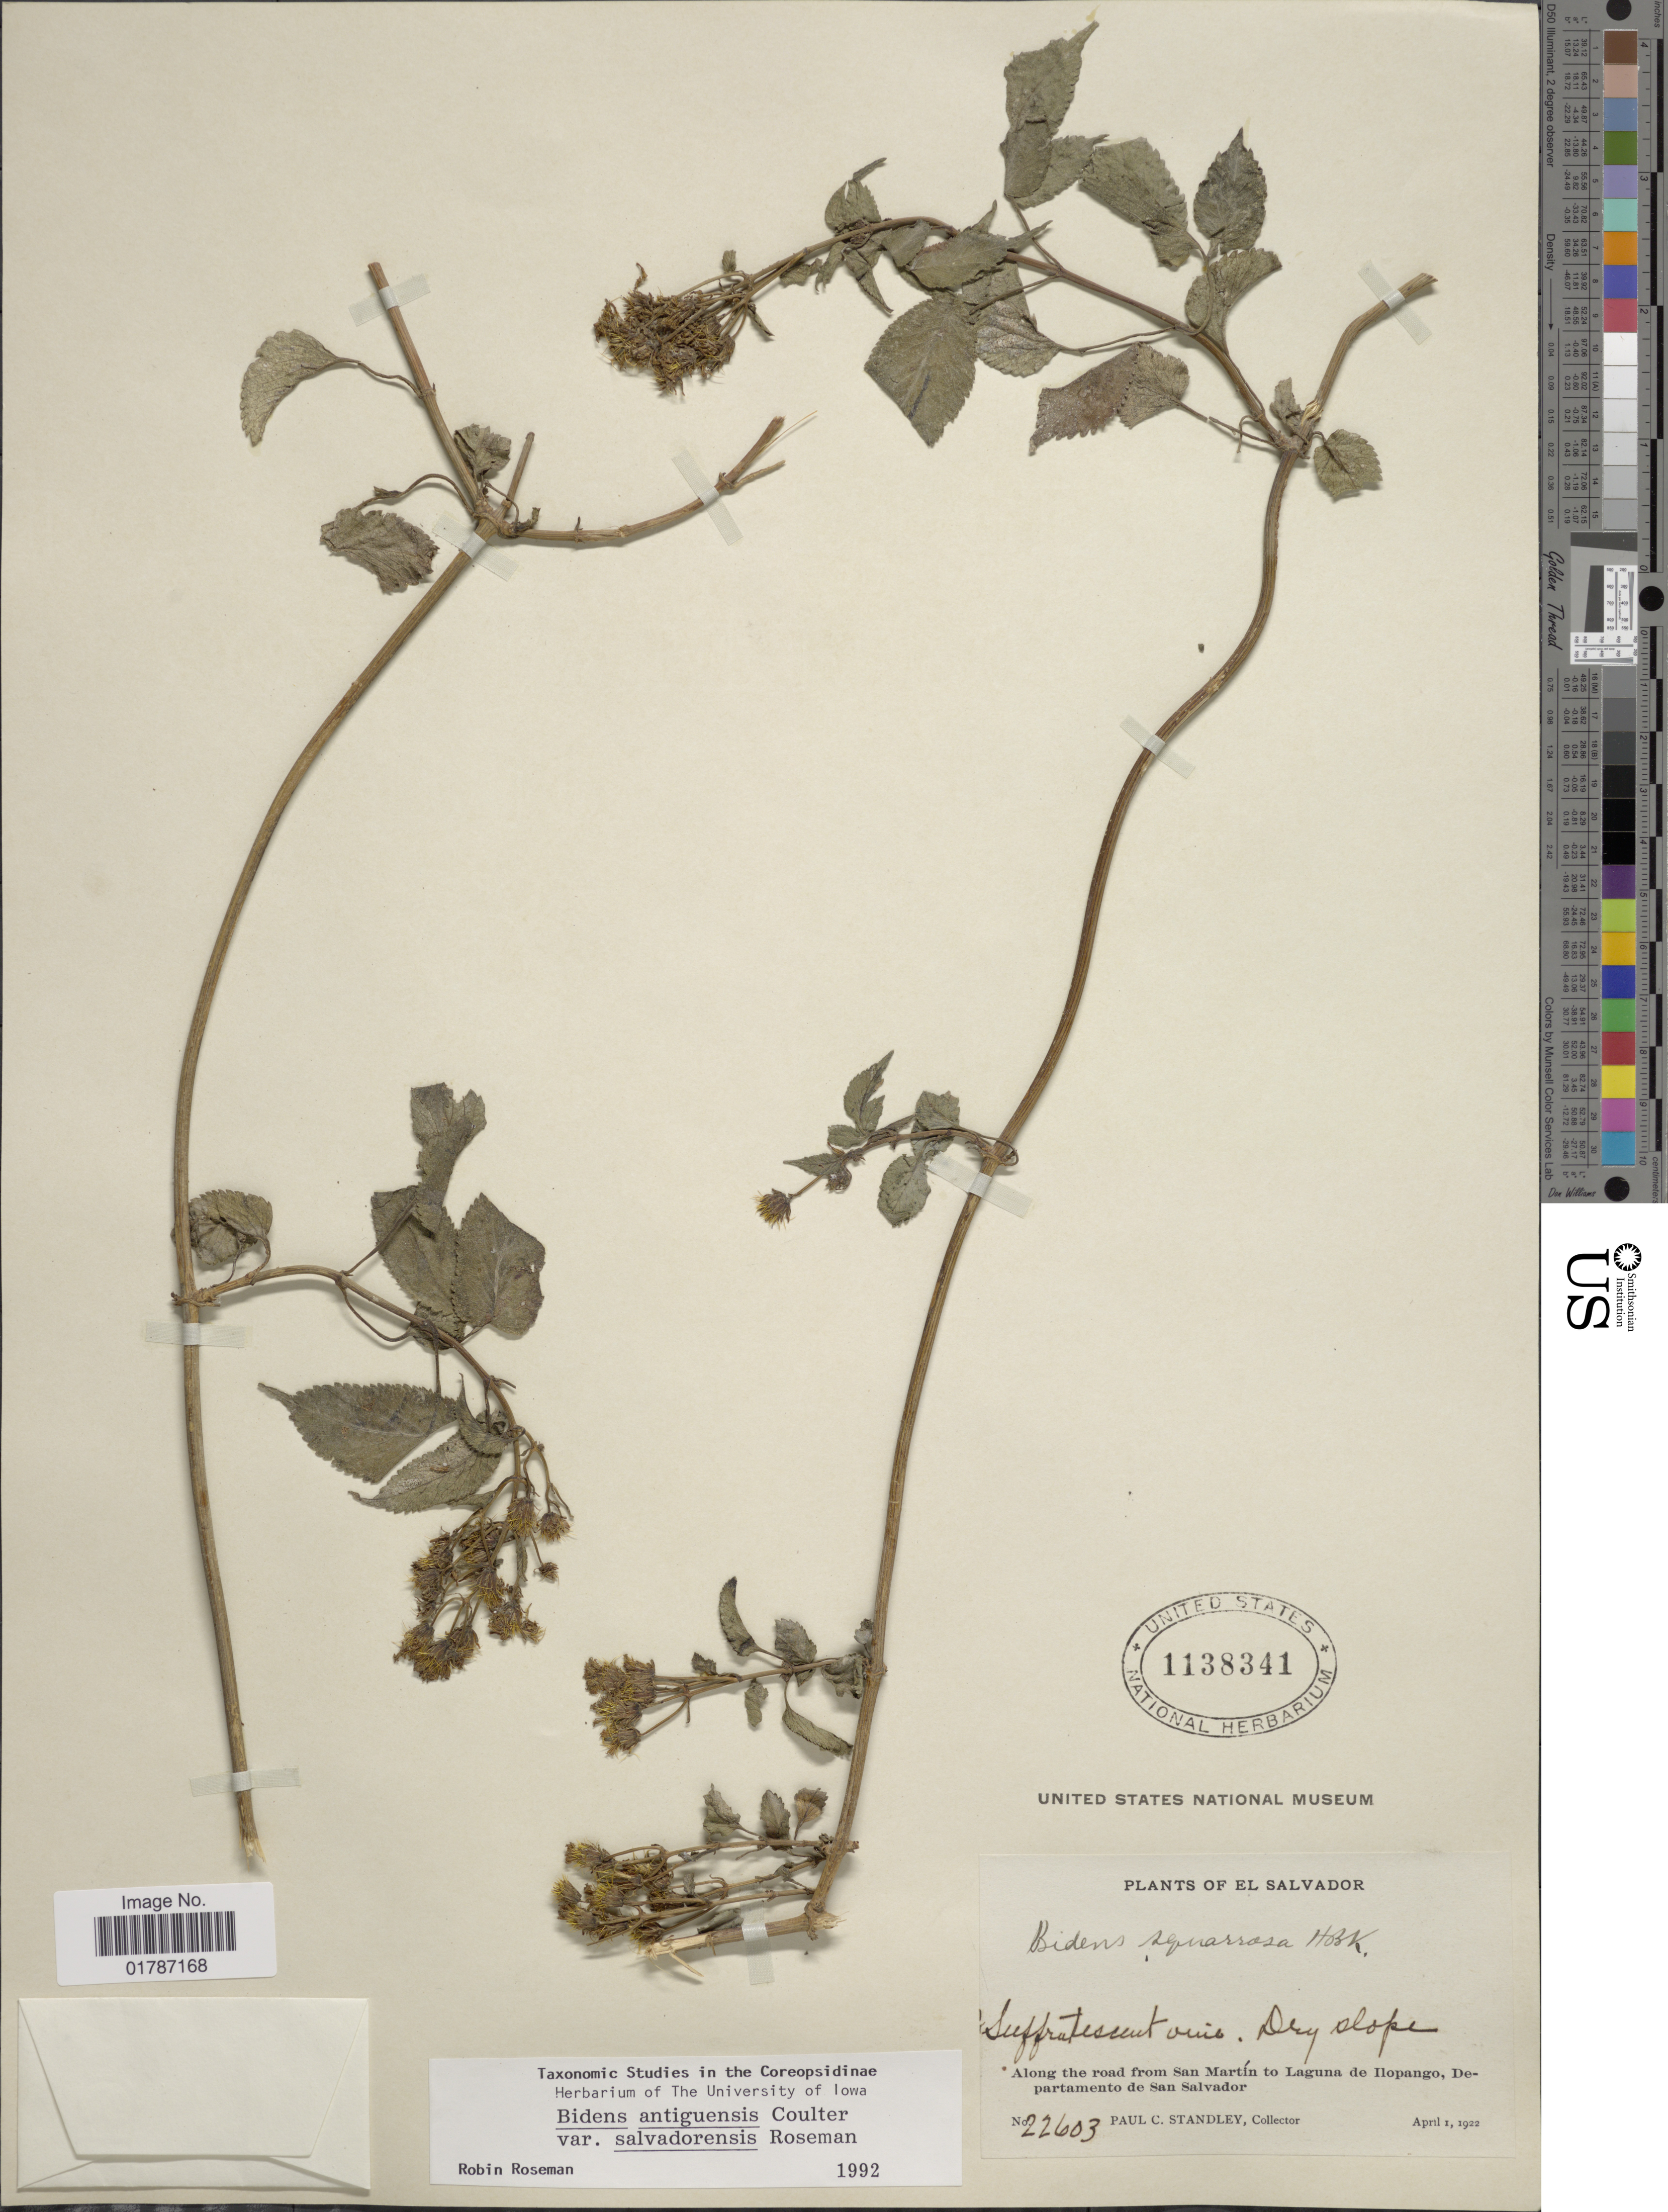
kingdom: Plantae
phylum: Tracheophyta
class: Magnoliopsida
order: Asterales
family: Asteraceae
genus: Bidens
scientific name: Bidens antiguensis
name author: J.M. Coult.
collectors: P. C. Standley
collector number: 22603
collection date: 1922-04-01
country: El Salvador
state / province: San Salvador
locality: Along the road from San Martin to Laguna de Ilopango, Departamento de San Salvador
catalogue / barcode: US 1138341